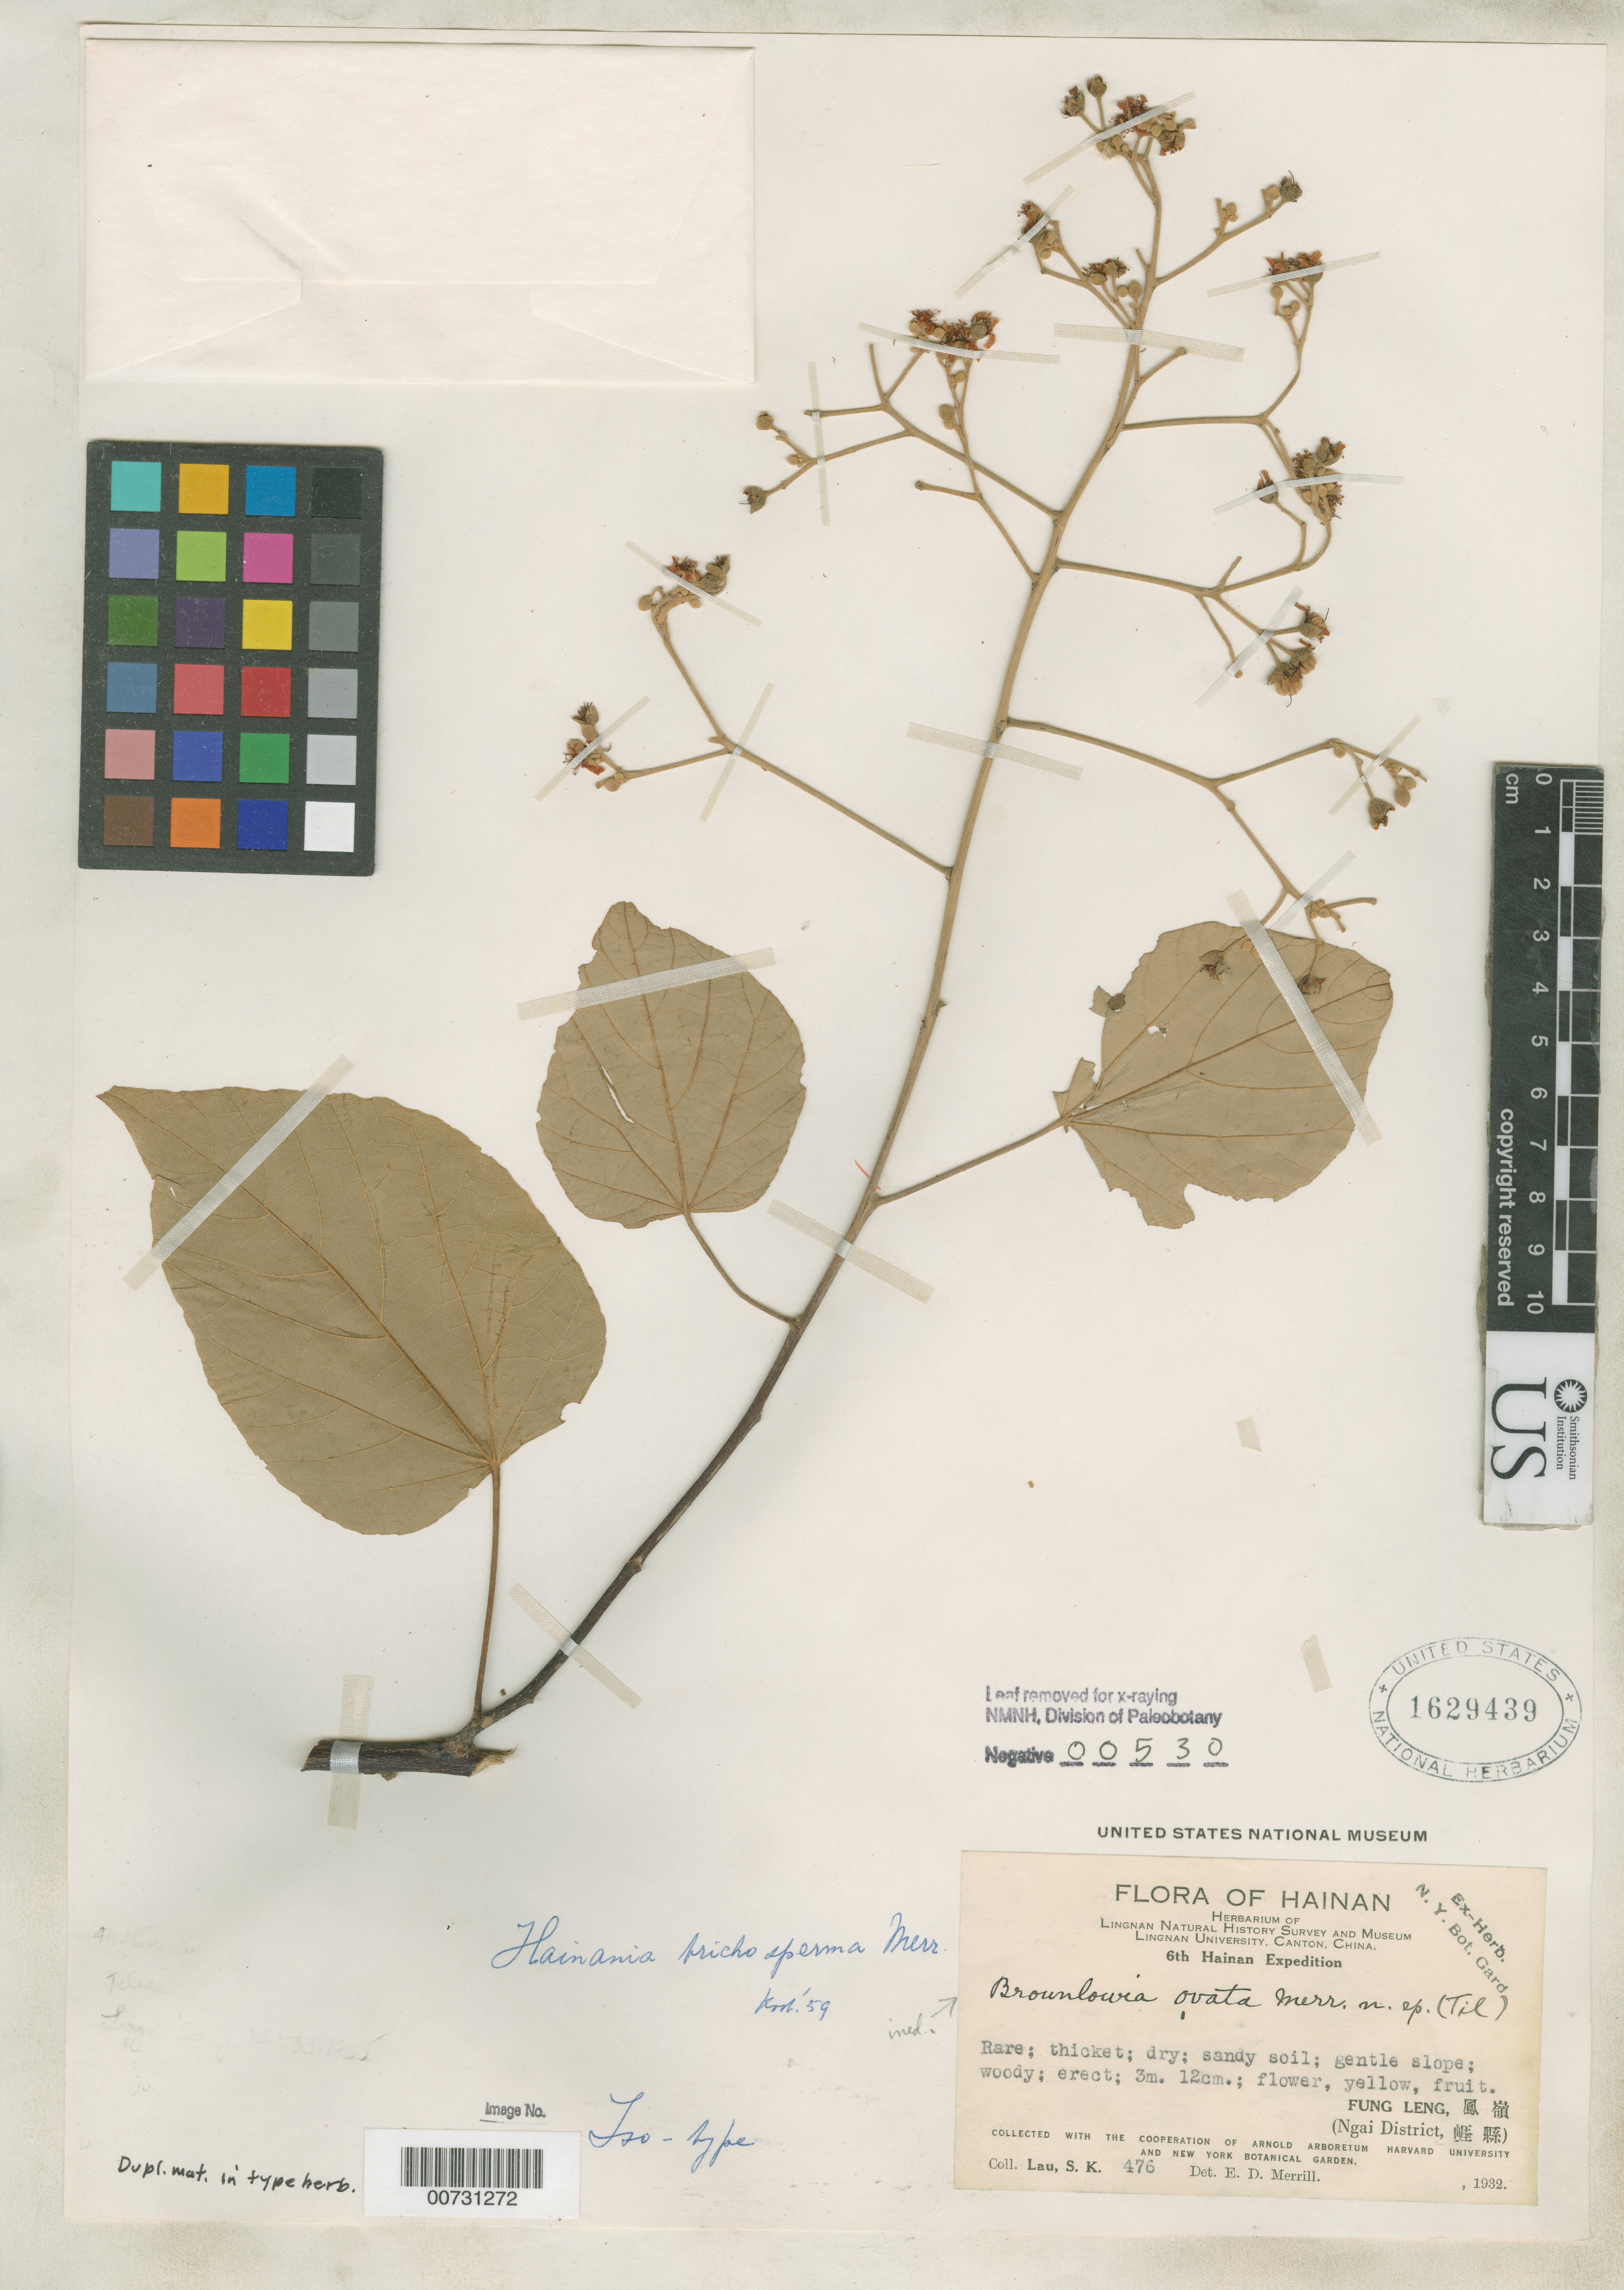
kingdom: Plantae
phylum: Tracheophyta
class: Magnoliopsida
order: Malvales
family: Malvaceae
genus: Hainania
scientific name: Hainania trichosperma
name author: Merr.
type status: Isotype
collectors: S. K. Lau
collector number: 476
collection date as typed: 1932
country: China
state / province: Guangdong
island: Hainan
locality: Fung LengNgai District.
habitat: Thicket; dry; sandy soil; gentle slope.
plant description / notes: Annotated as "Brownlowia ovata Merr. n. sp." [ined.]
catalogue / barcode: US 1629439